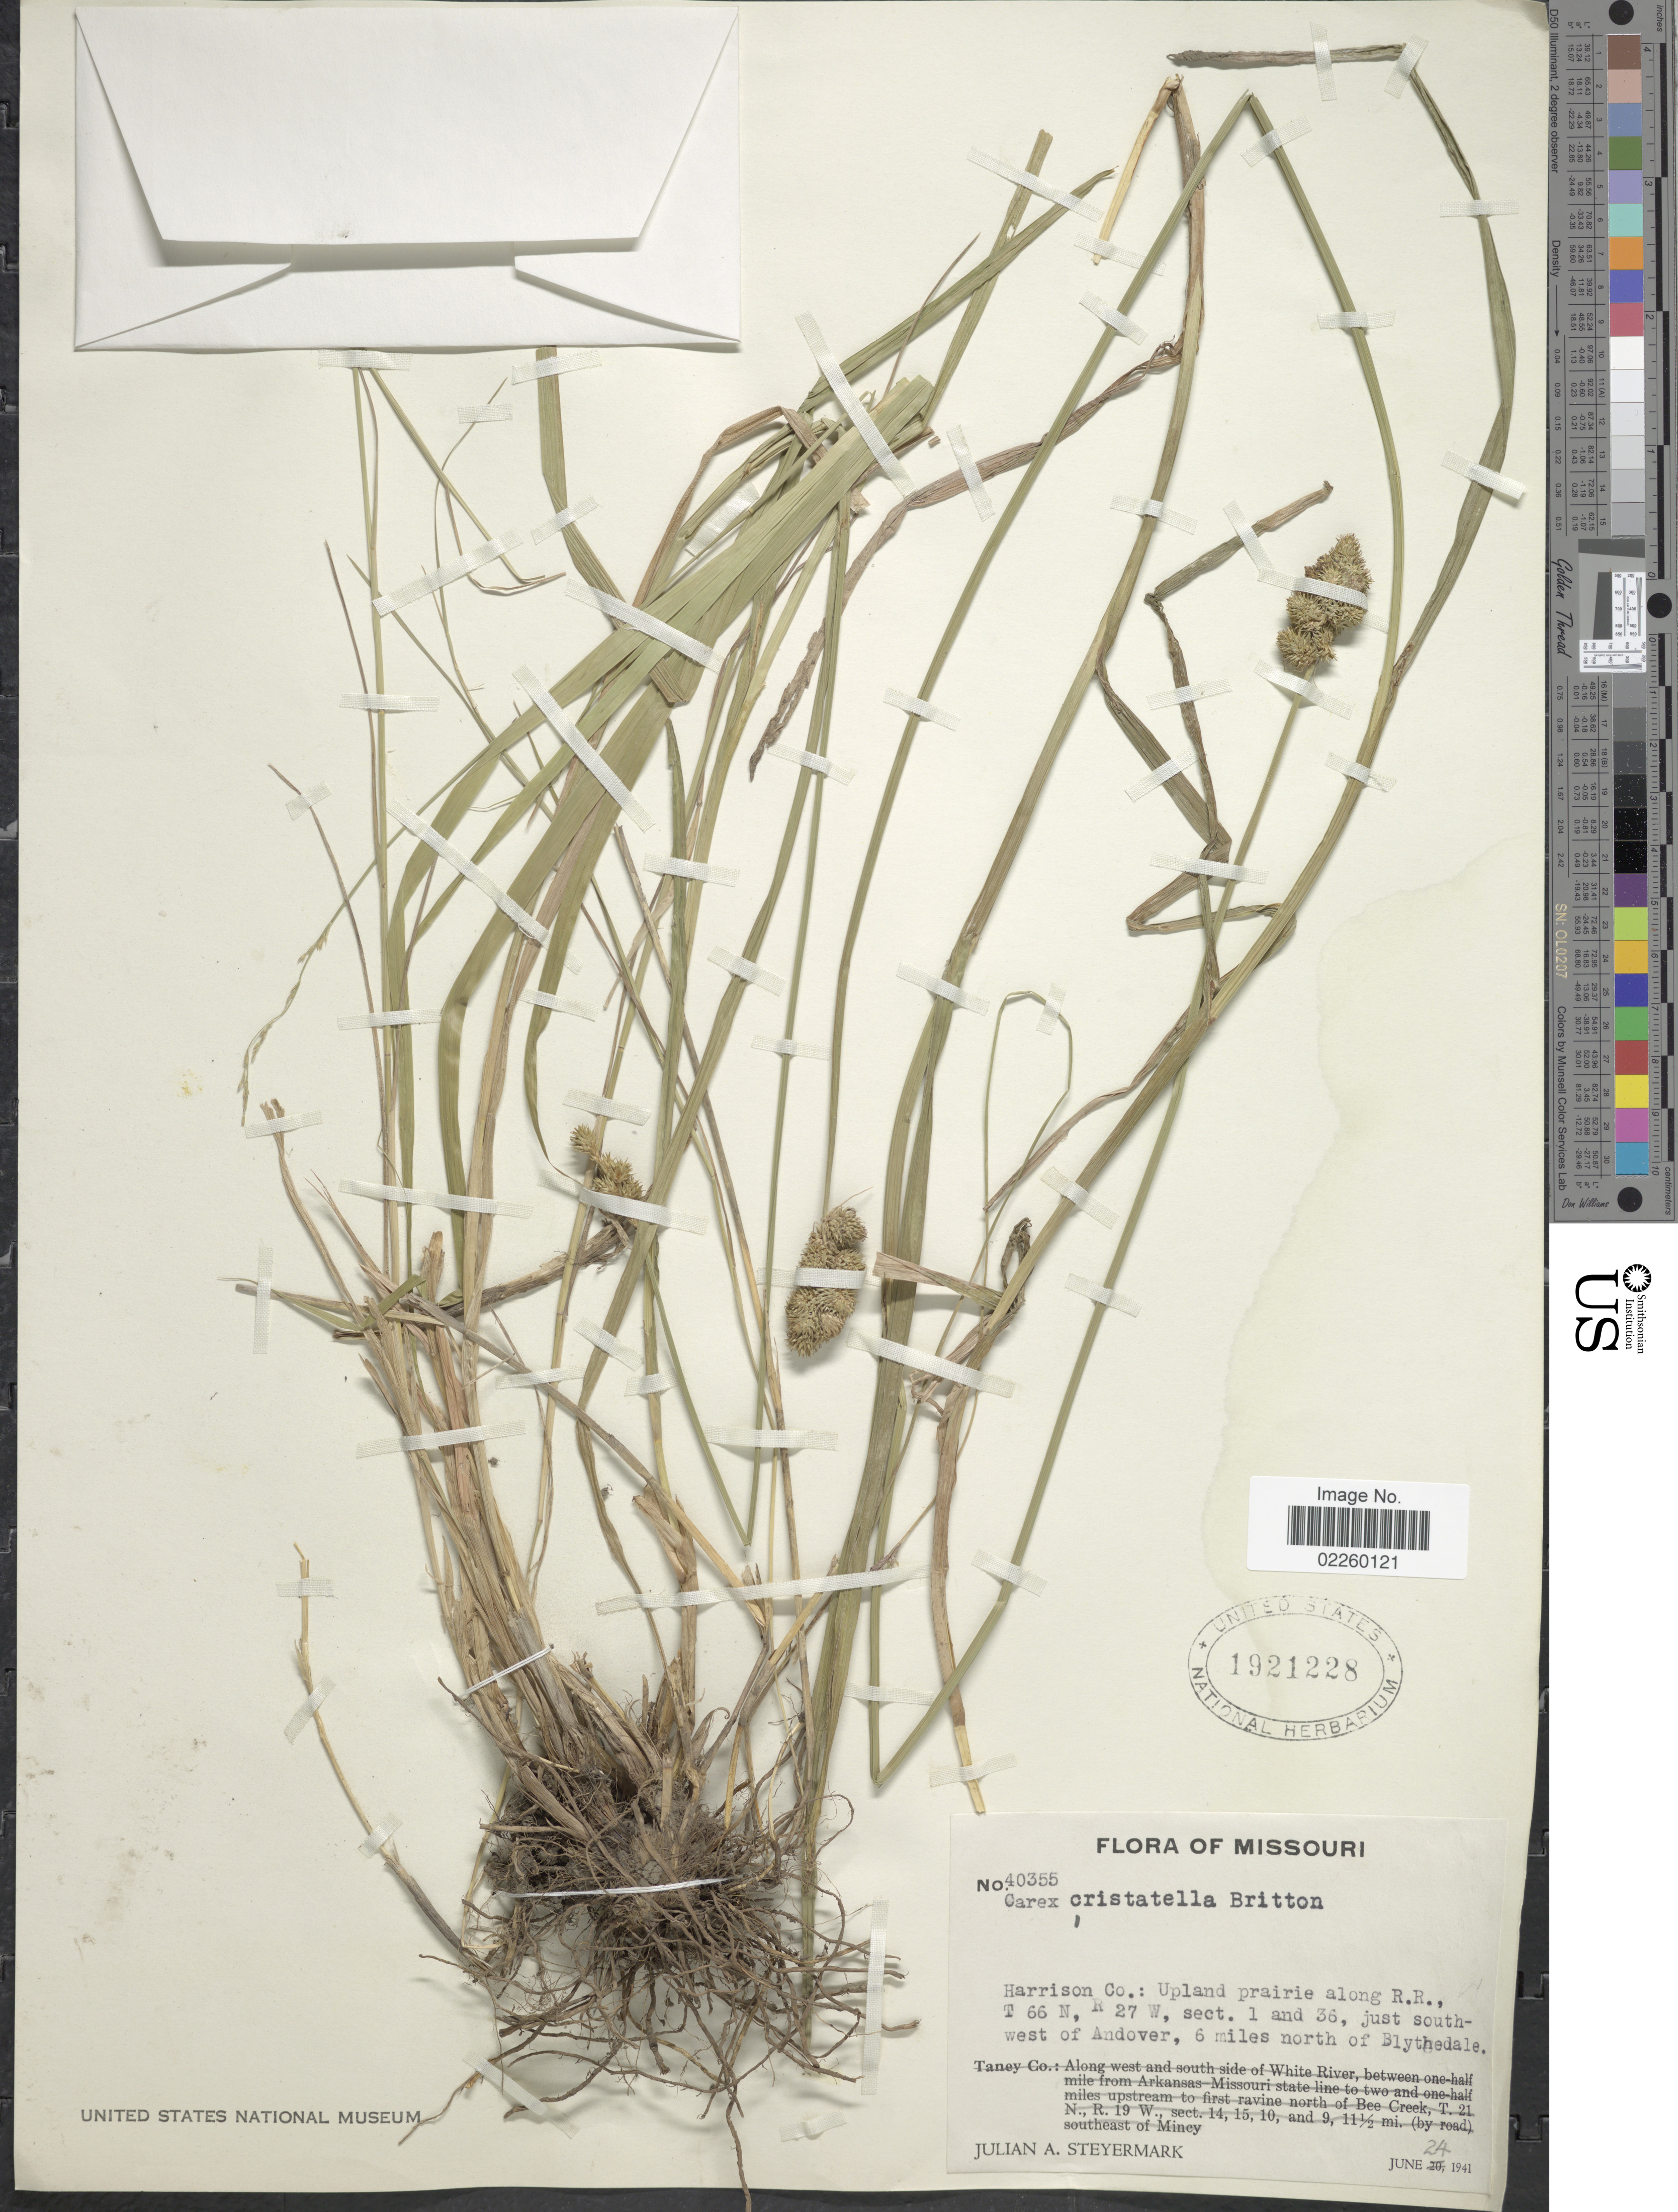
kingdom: Plantae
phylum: Tracheophyta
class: Liliopsida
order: Poales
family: Cyperaceae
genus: Carex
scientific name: Carex cristatella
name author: Britton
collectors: J. Steyermark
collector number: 40355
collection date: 1941-06-24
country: United States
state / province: Missouri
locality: Harrison Co.: along R.R. T 66 N, R 27 W, Sect. 1 and 36, just southwest of Andover, 6 miles north of Blythedale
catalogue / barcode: US 1921228